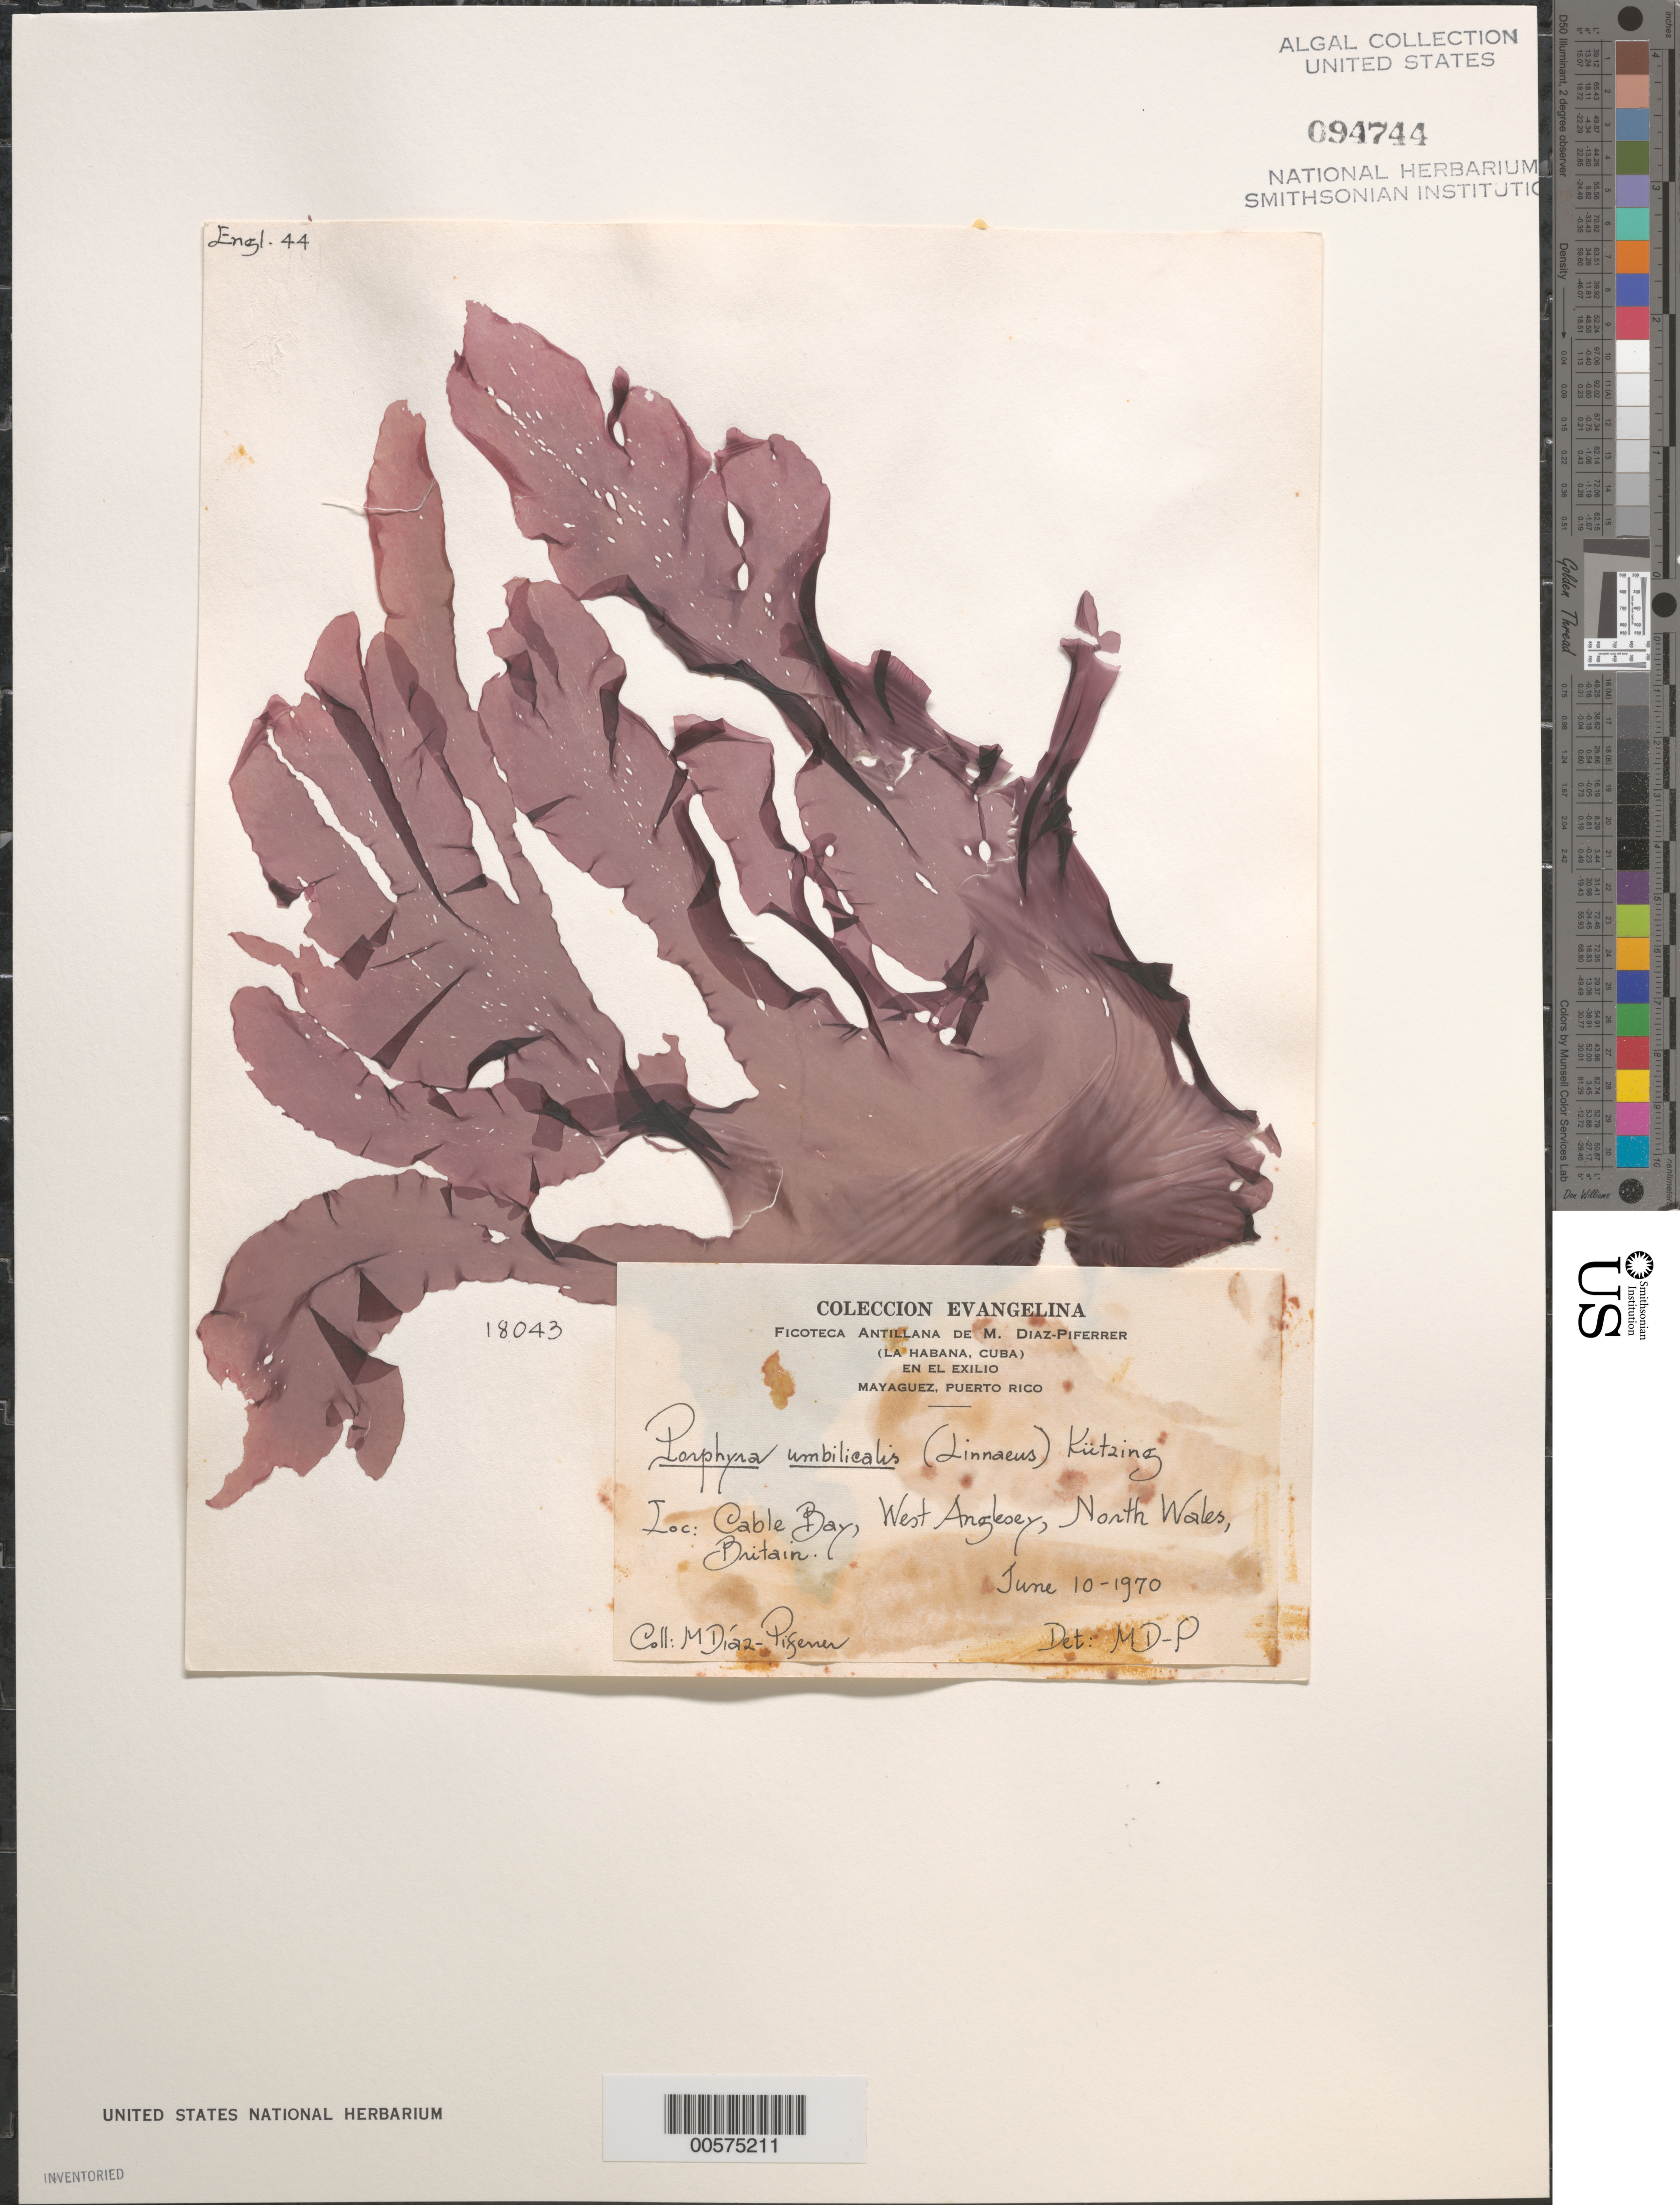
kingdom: Plantae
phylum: Rhodophyta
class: Bangiophyceae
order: Bangiales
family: Bangiaceae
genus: Porphyra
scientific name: Porphyra umbilicalis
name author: Kütz.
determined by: Diaz-Piferrer, M.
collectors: M. Diaz-Piferrer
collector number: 18043 & ENGL. 44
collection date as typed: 10 Jun 1970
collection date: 1970-06-10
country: United Kingdom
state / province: Wales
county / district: Gwynedd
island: Anglesey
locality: Cable Bay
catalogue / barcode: US 94744